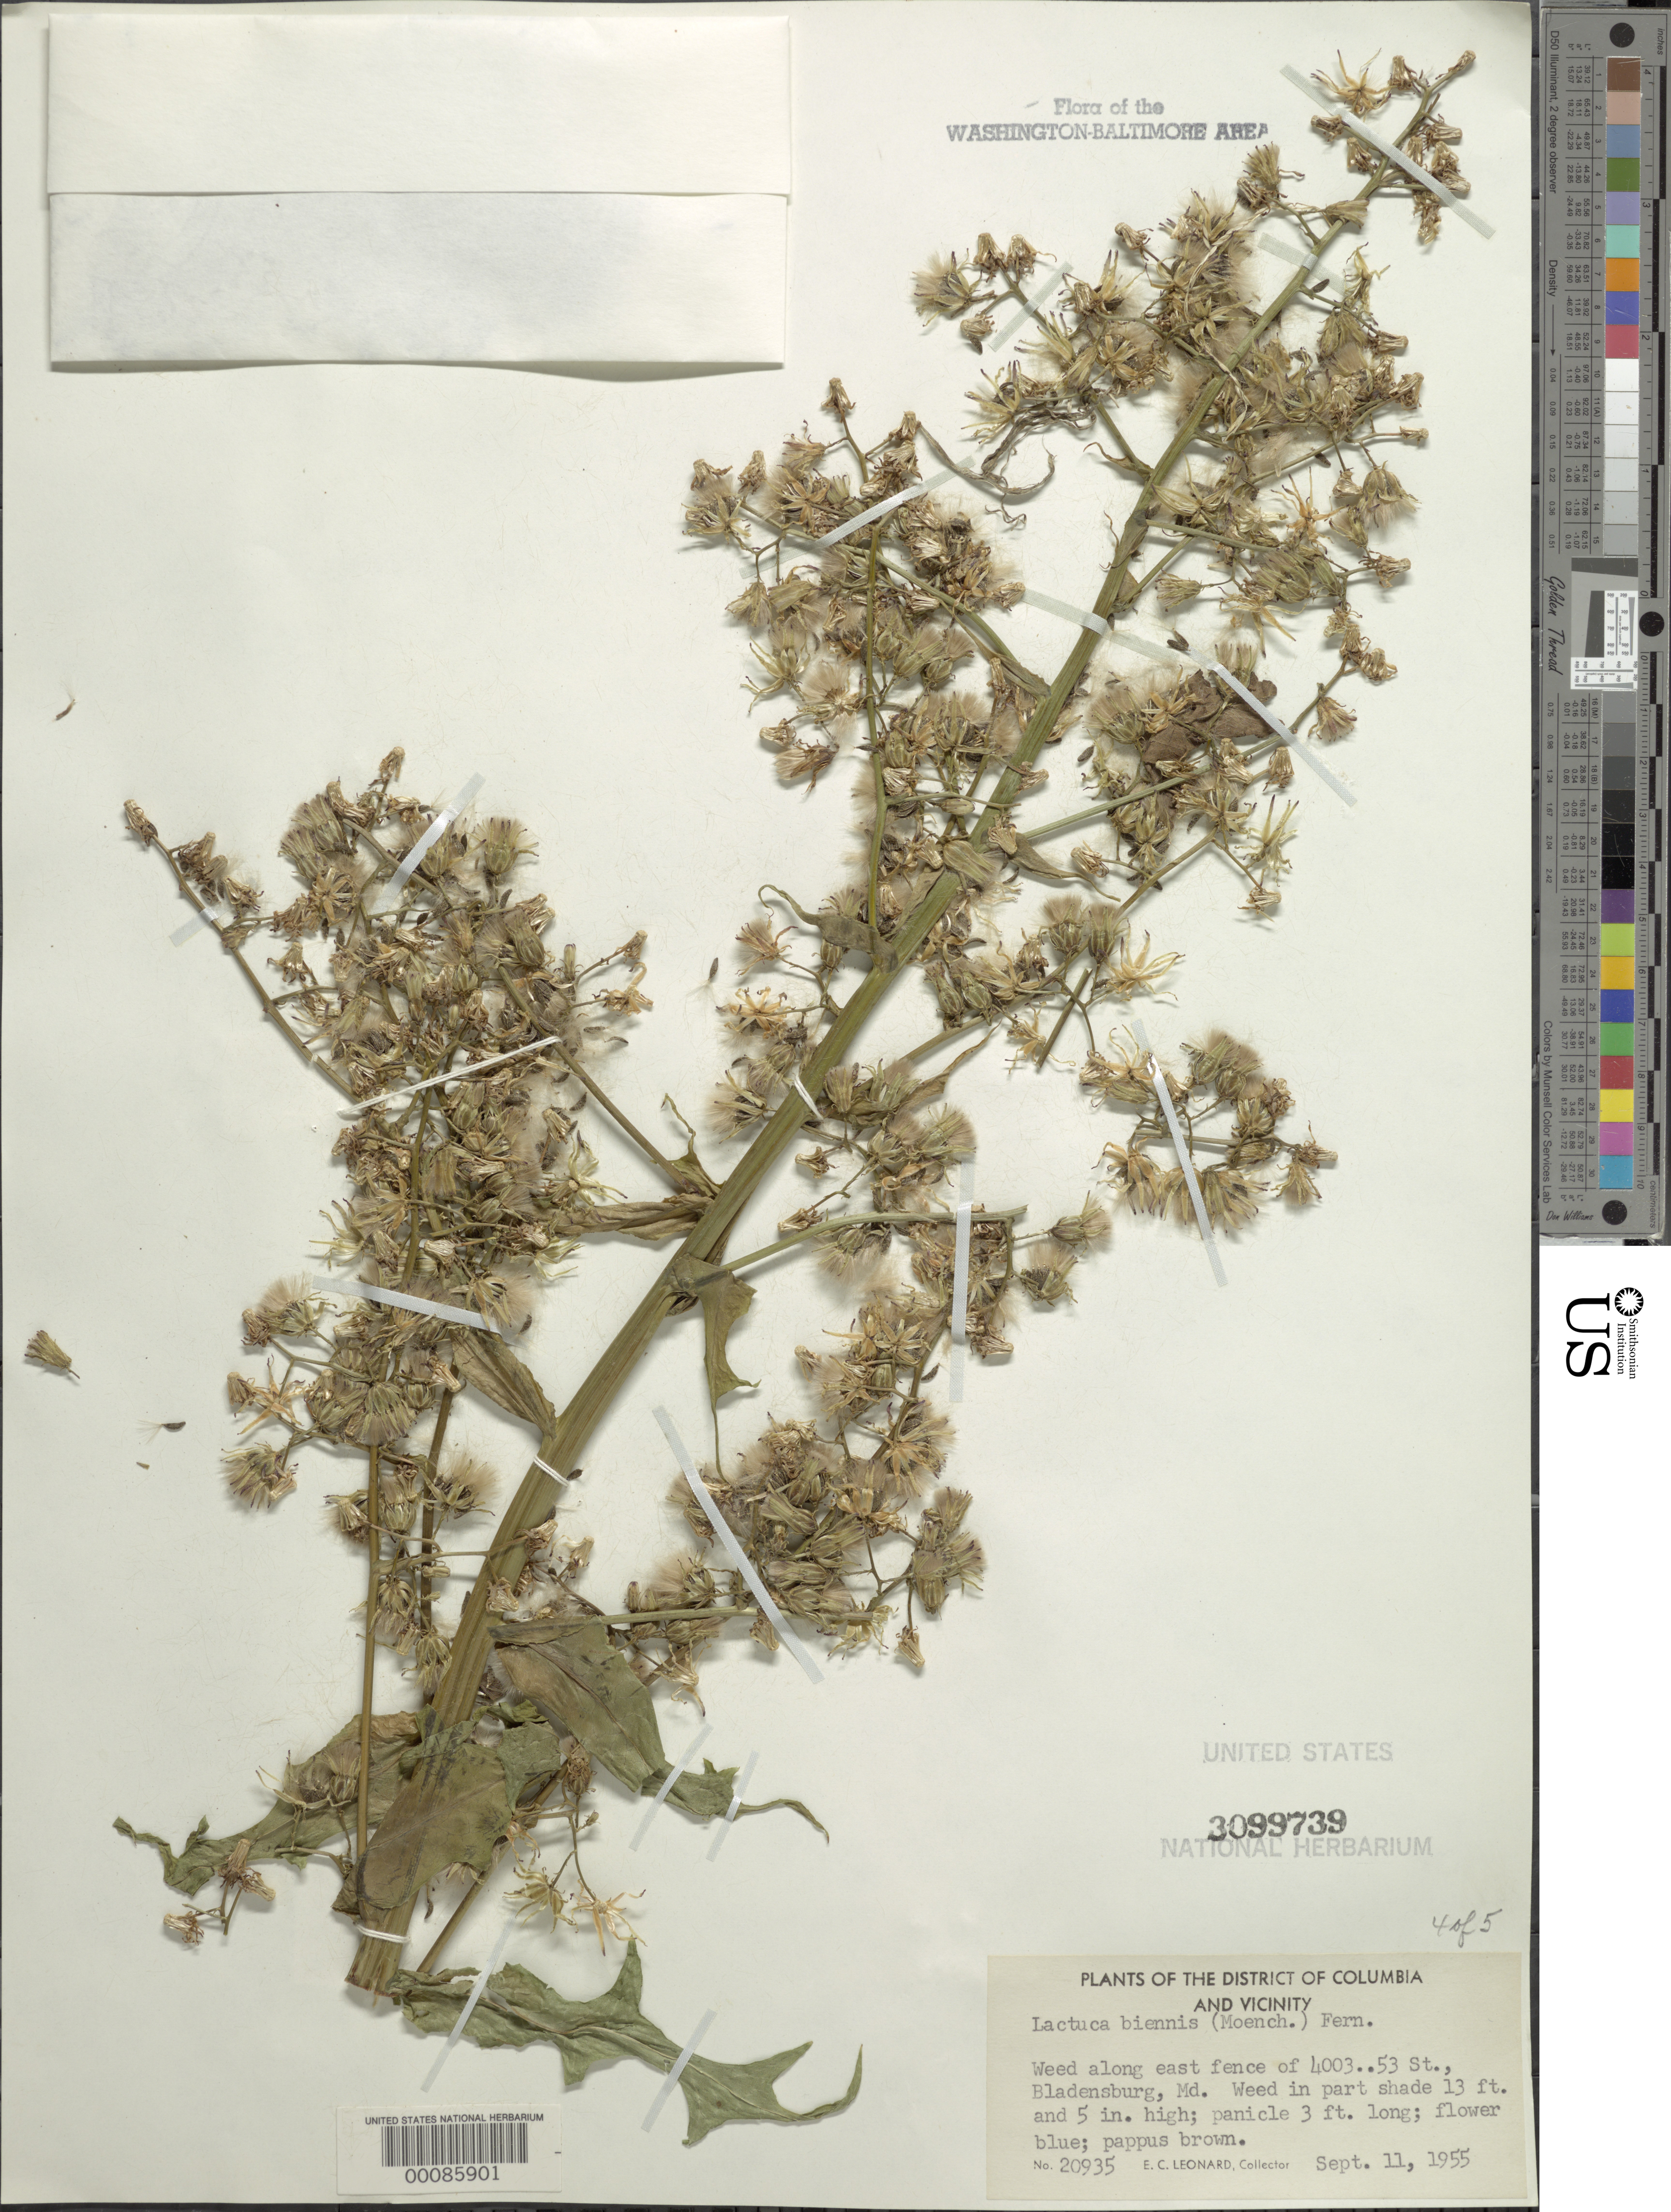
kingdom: Plantae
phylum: Tracheophyta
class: Magnoliopsida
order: Asterales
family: Asteraceae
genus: Lactuca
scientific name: Lactuca biennis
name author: (Moench) Fernald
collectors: E. C. Leonard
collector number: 20935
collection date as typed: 11 Sep 1955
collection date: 1955-09-11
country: United States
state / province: Maryland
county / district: Prince George's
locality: Decatur Heights Bladensburg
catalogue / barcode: US 3099739